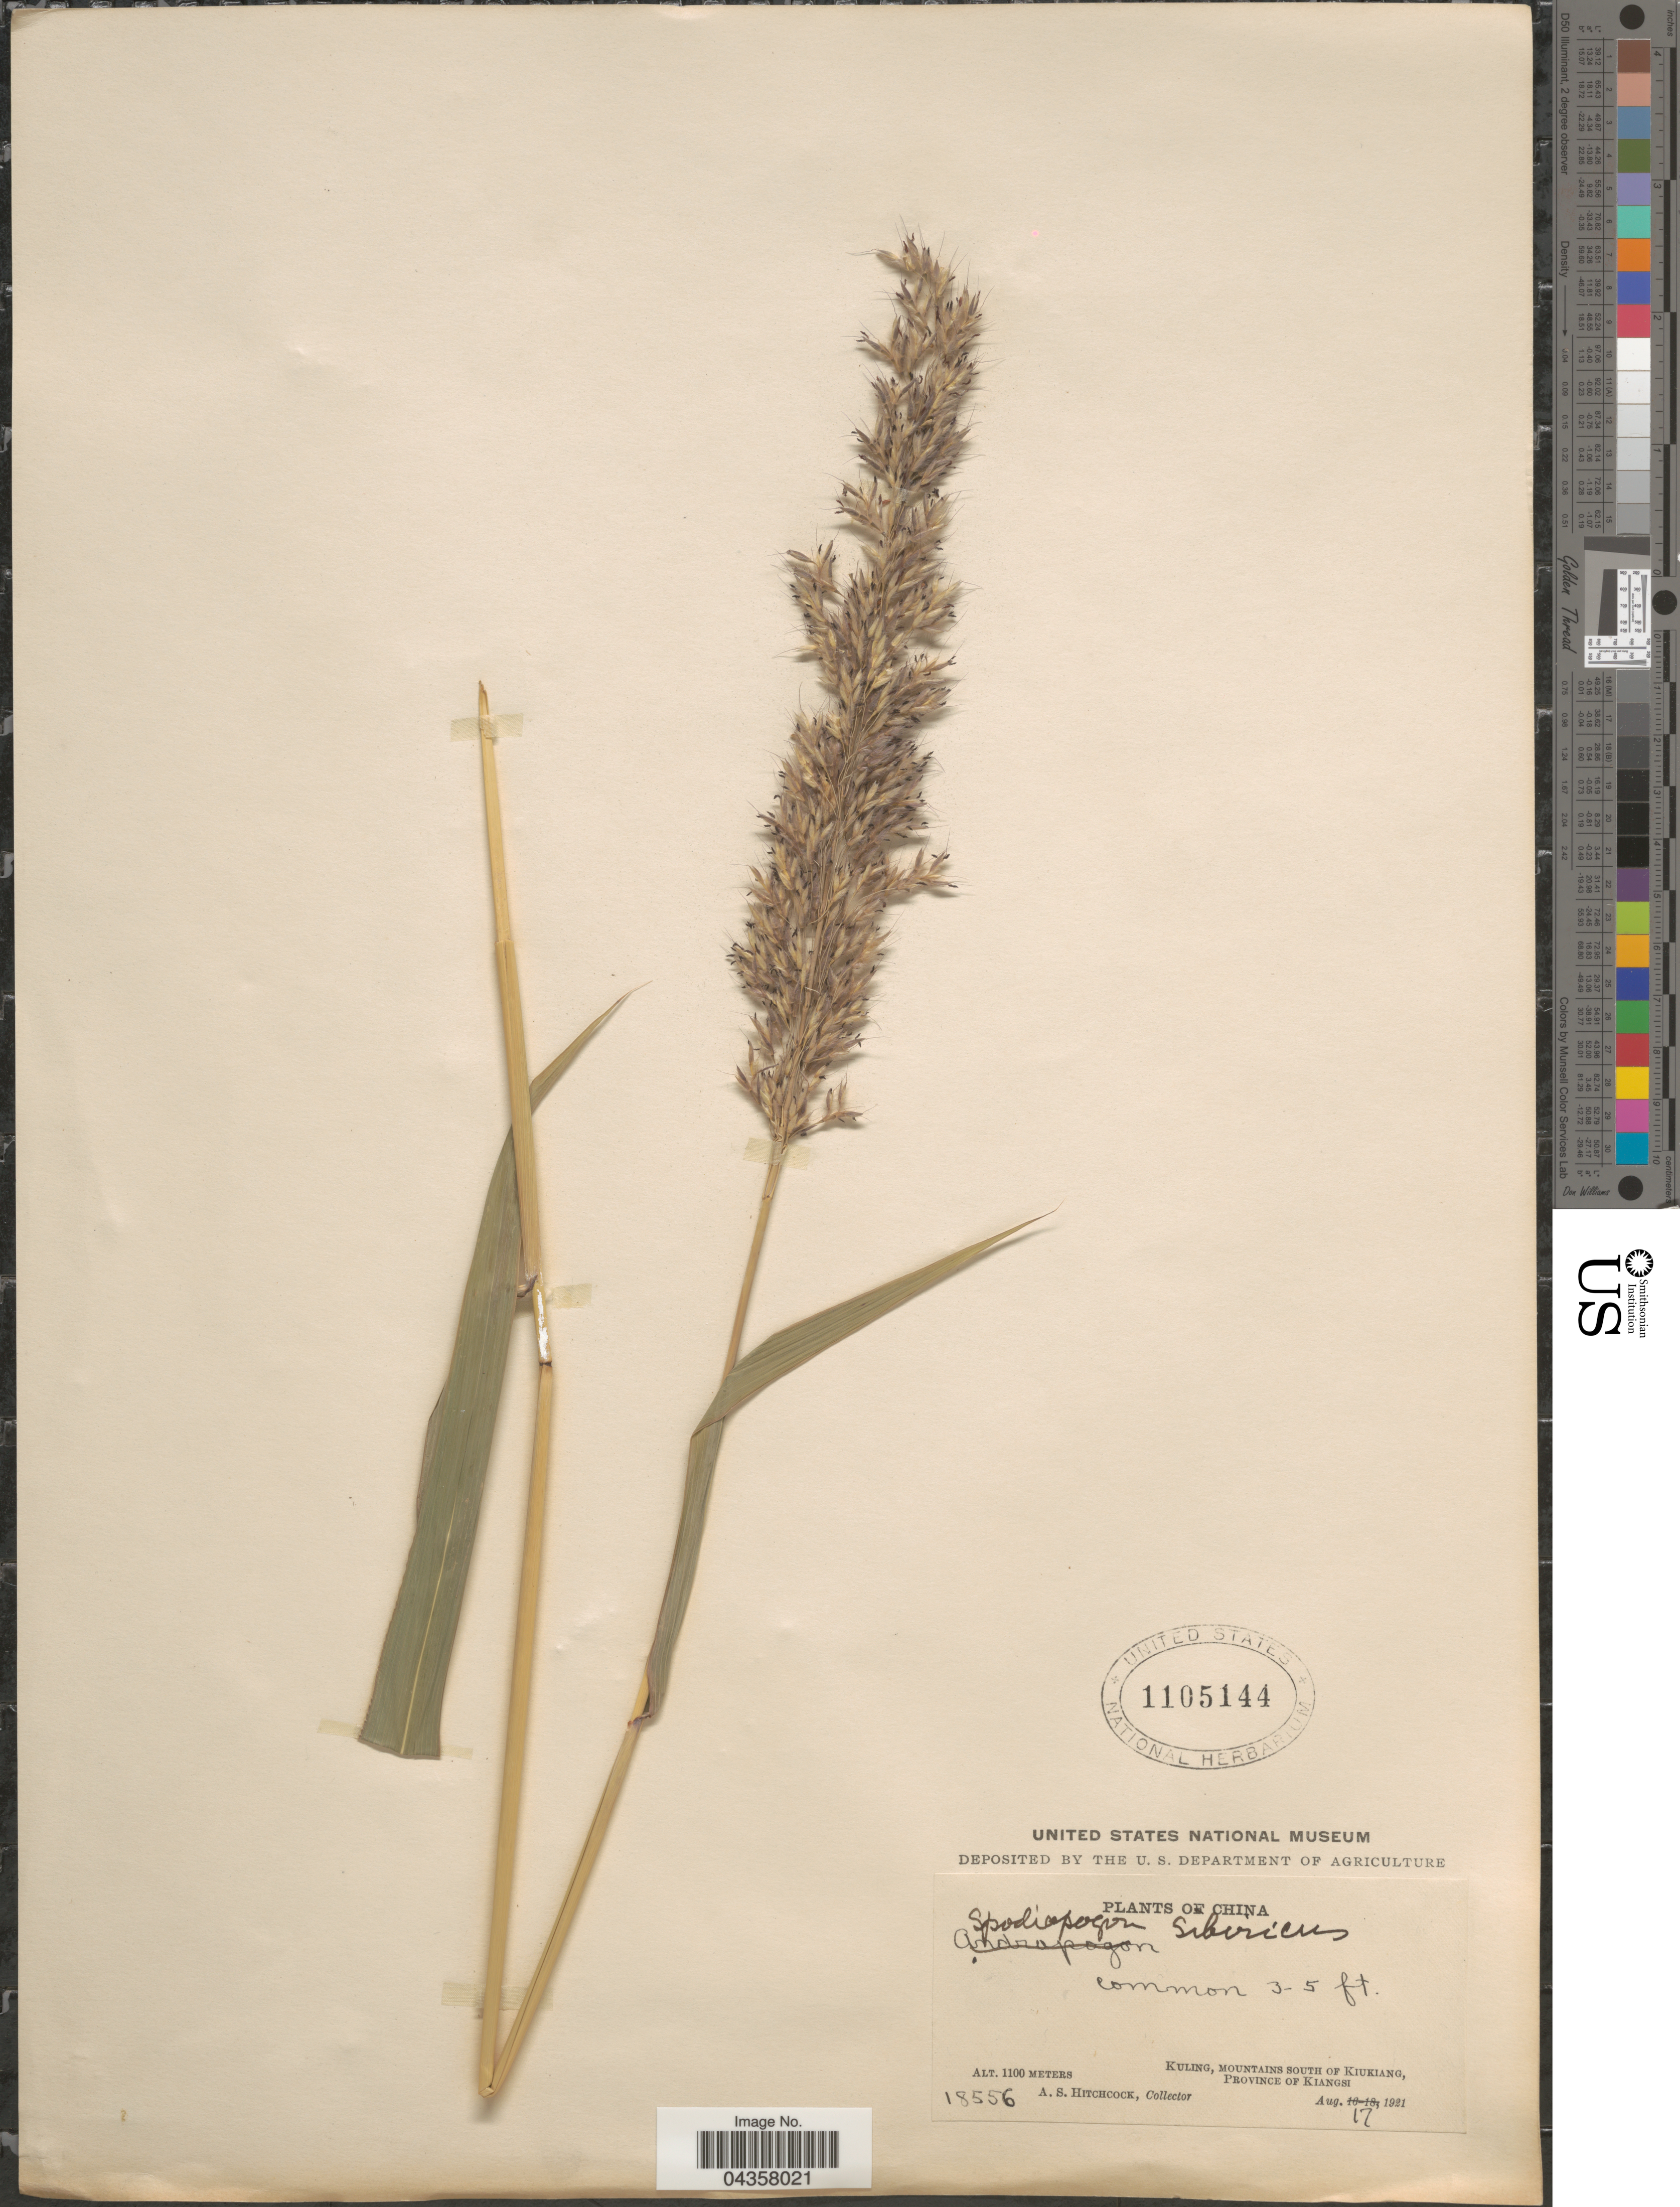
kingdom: Plantae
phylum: Tracheophyta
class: Liliopsida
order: Poales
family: Poaceae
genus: Spodiopogon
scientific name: Spodiopogon sibiricus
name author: Trin.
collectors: A. S. Hitchcock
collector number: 18556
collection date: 1921-08-17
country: China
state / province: Jiangxi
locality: Kuling, mountains south of Kiukiang, Province of Kiangsi.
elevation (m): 1100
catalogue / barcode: US 1105144